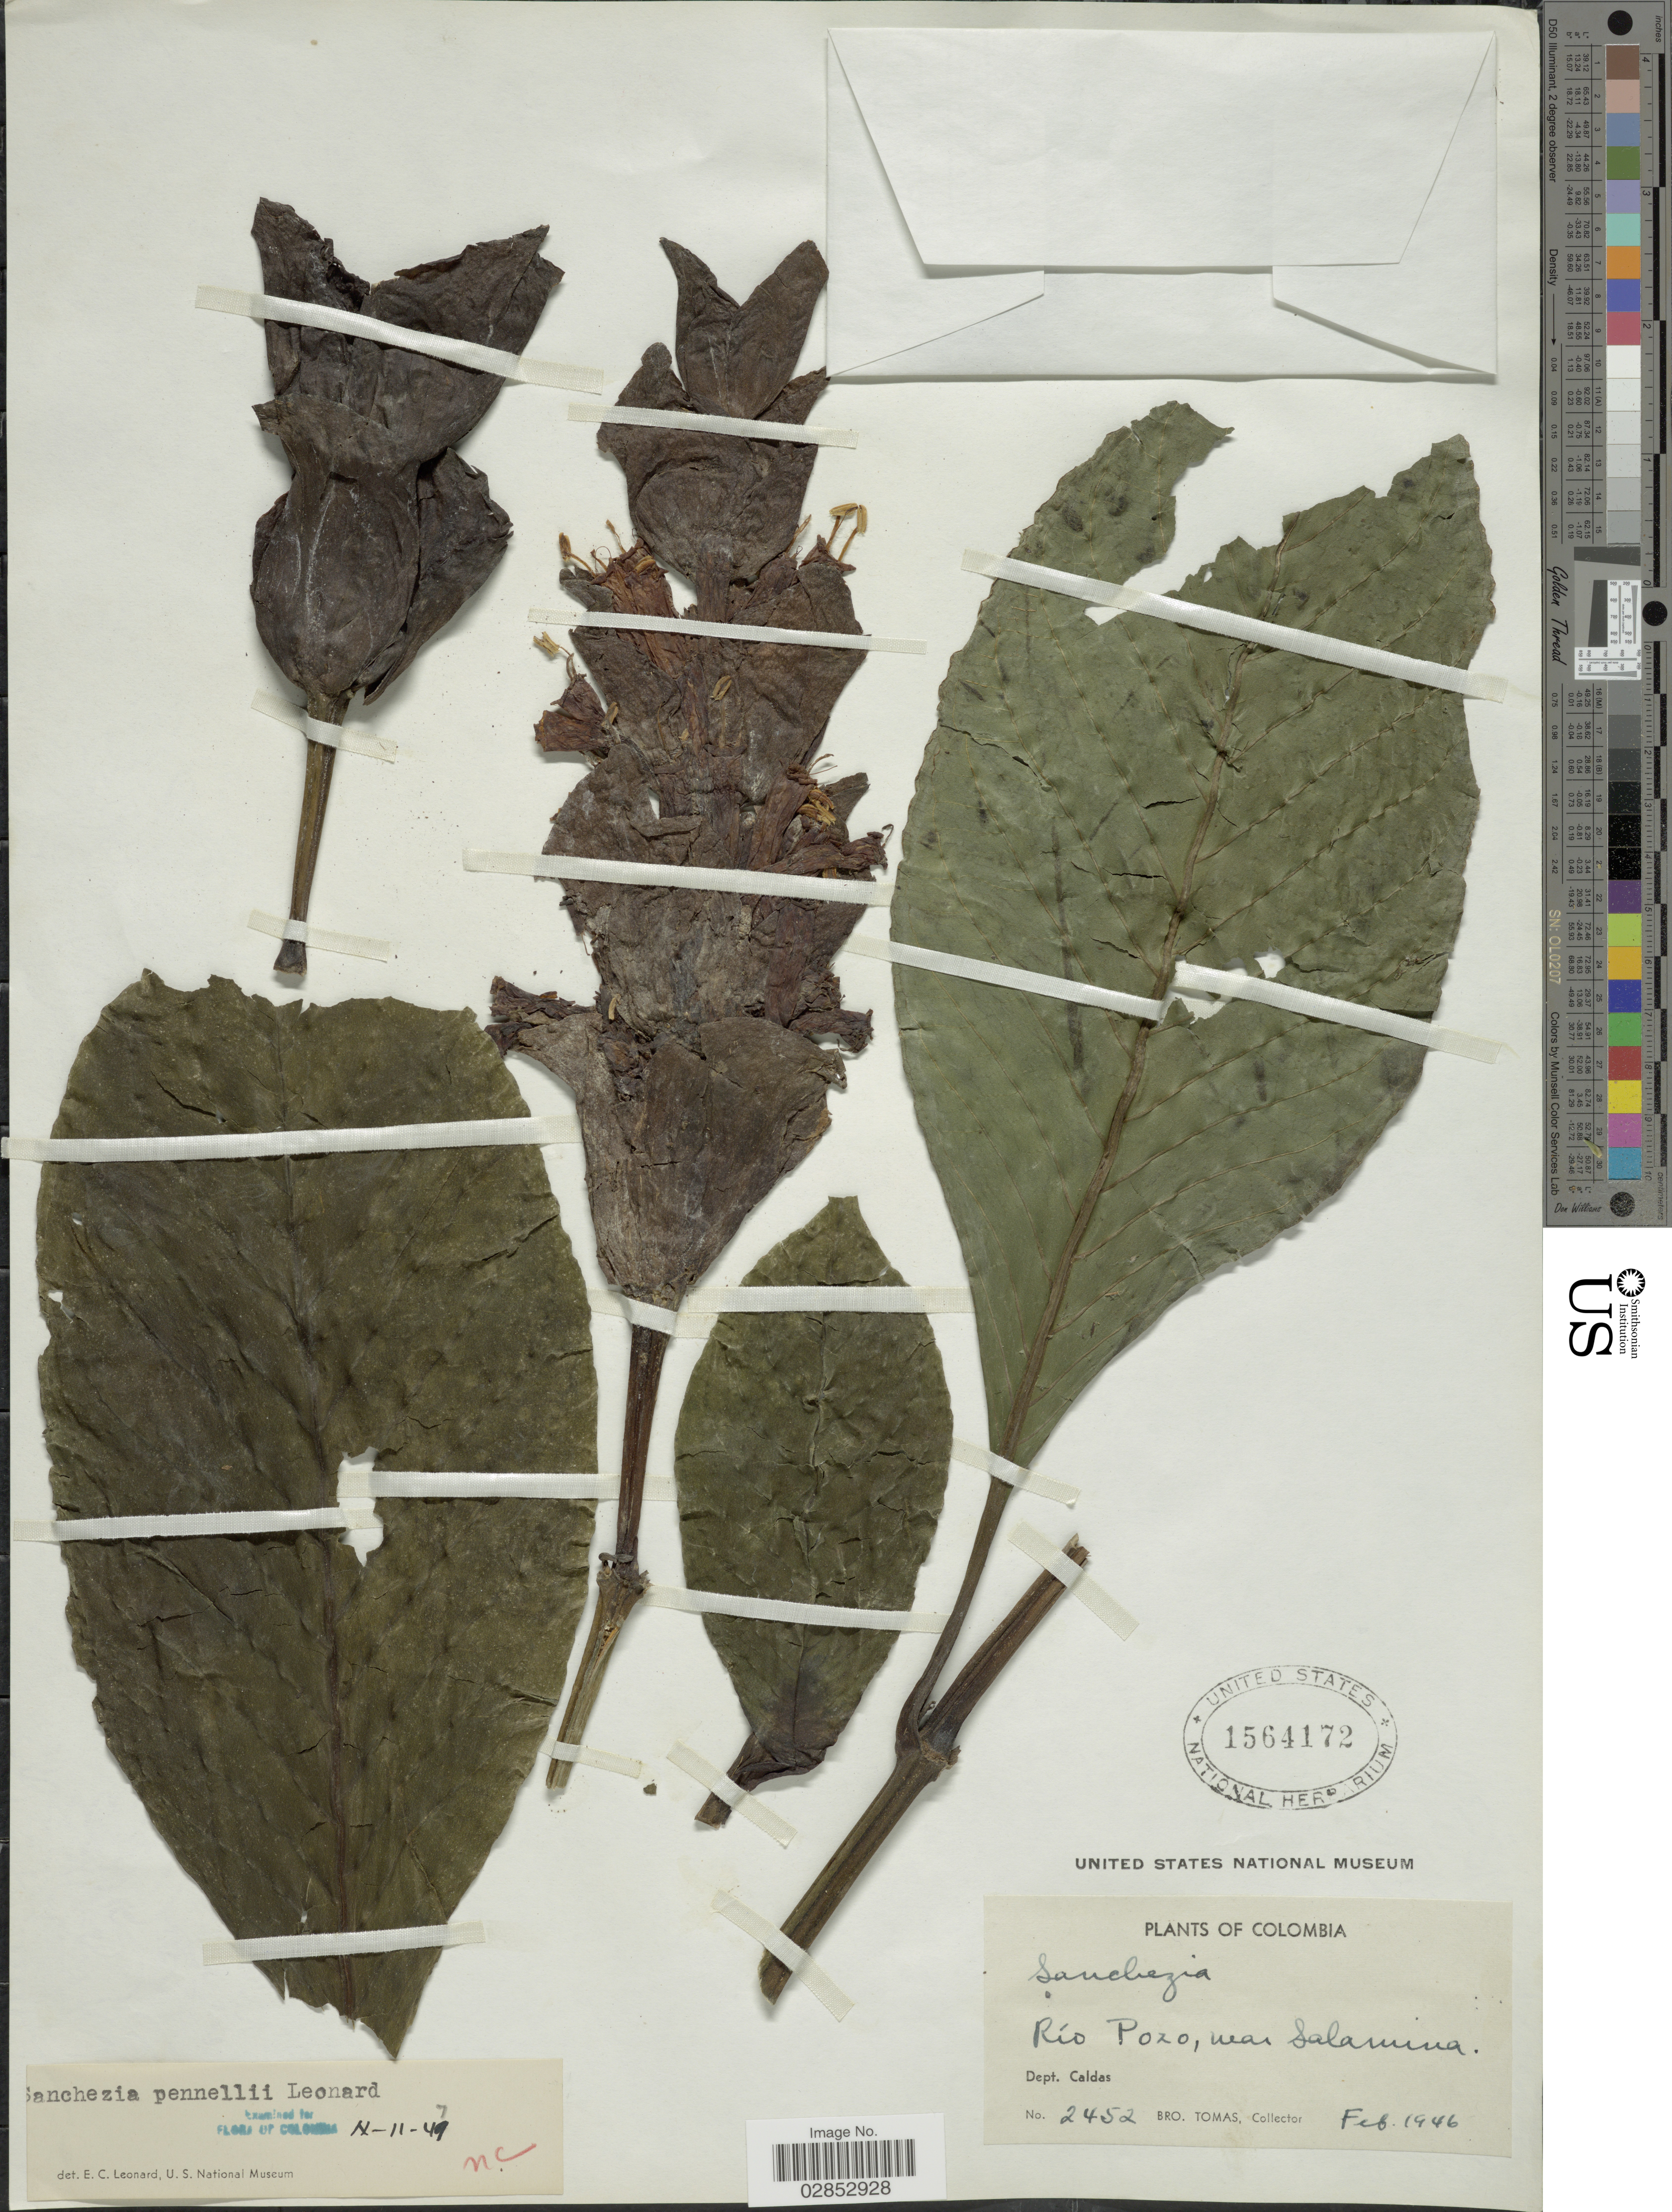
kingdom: Plantae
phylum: Tracheophyta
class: Magnoliopsida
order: Lamiales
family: Acanthaceae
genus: Sanchezia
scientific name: Sanchezia macrocnemis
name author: (Nees) Wassh.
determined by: Azevedo, Igor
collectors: B. Tomas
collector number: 2452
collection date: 1946-02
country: Colombia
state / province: Caldas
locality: Río Pozo, near Salamina. Dept. Caldas.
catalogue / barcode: US 1564172